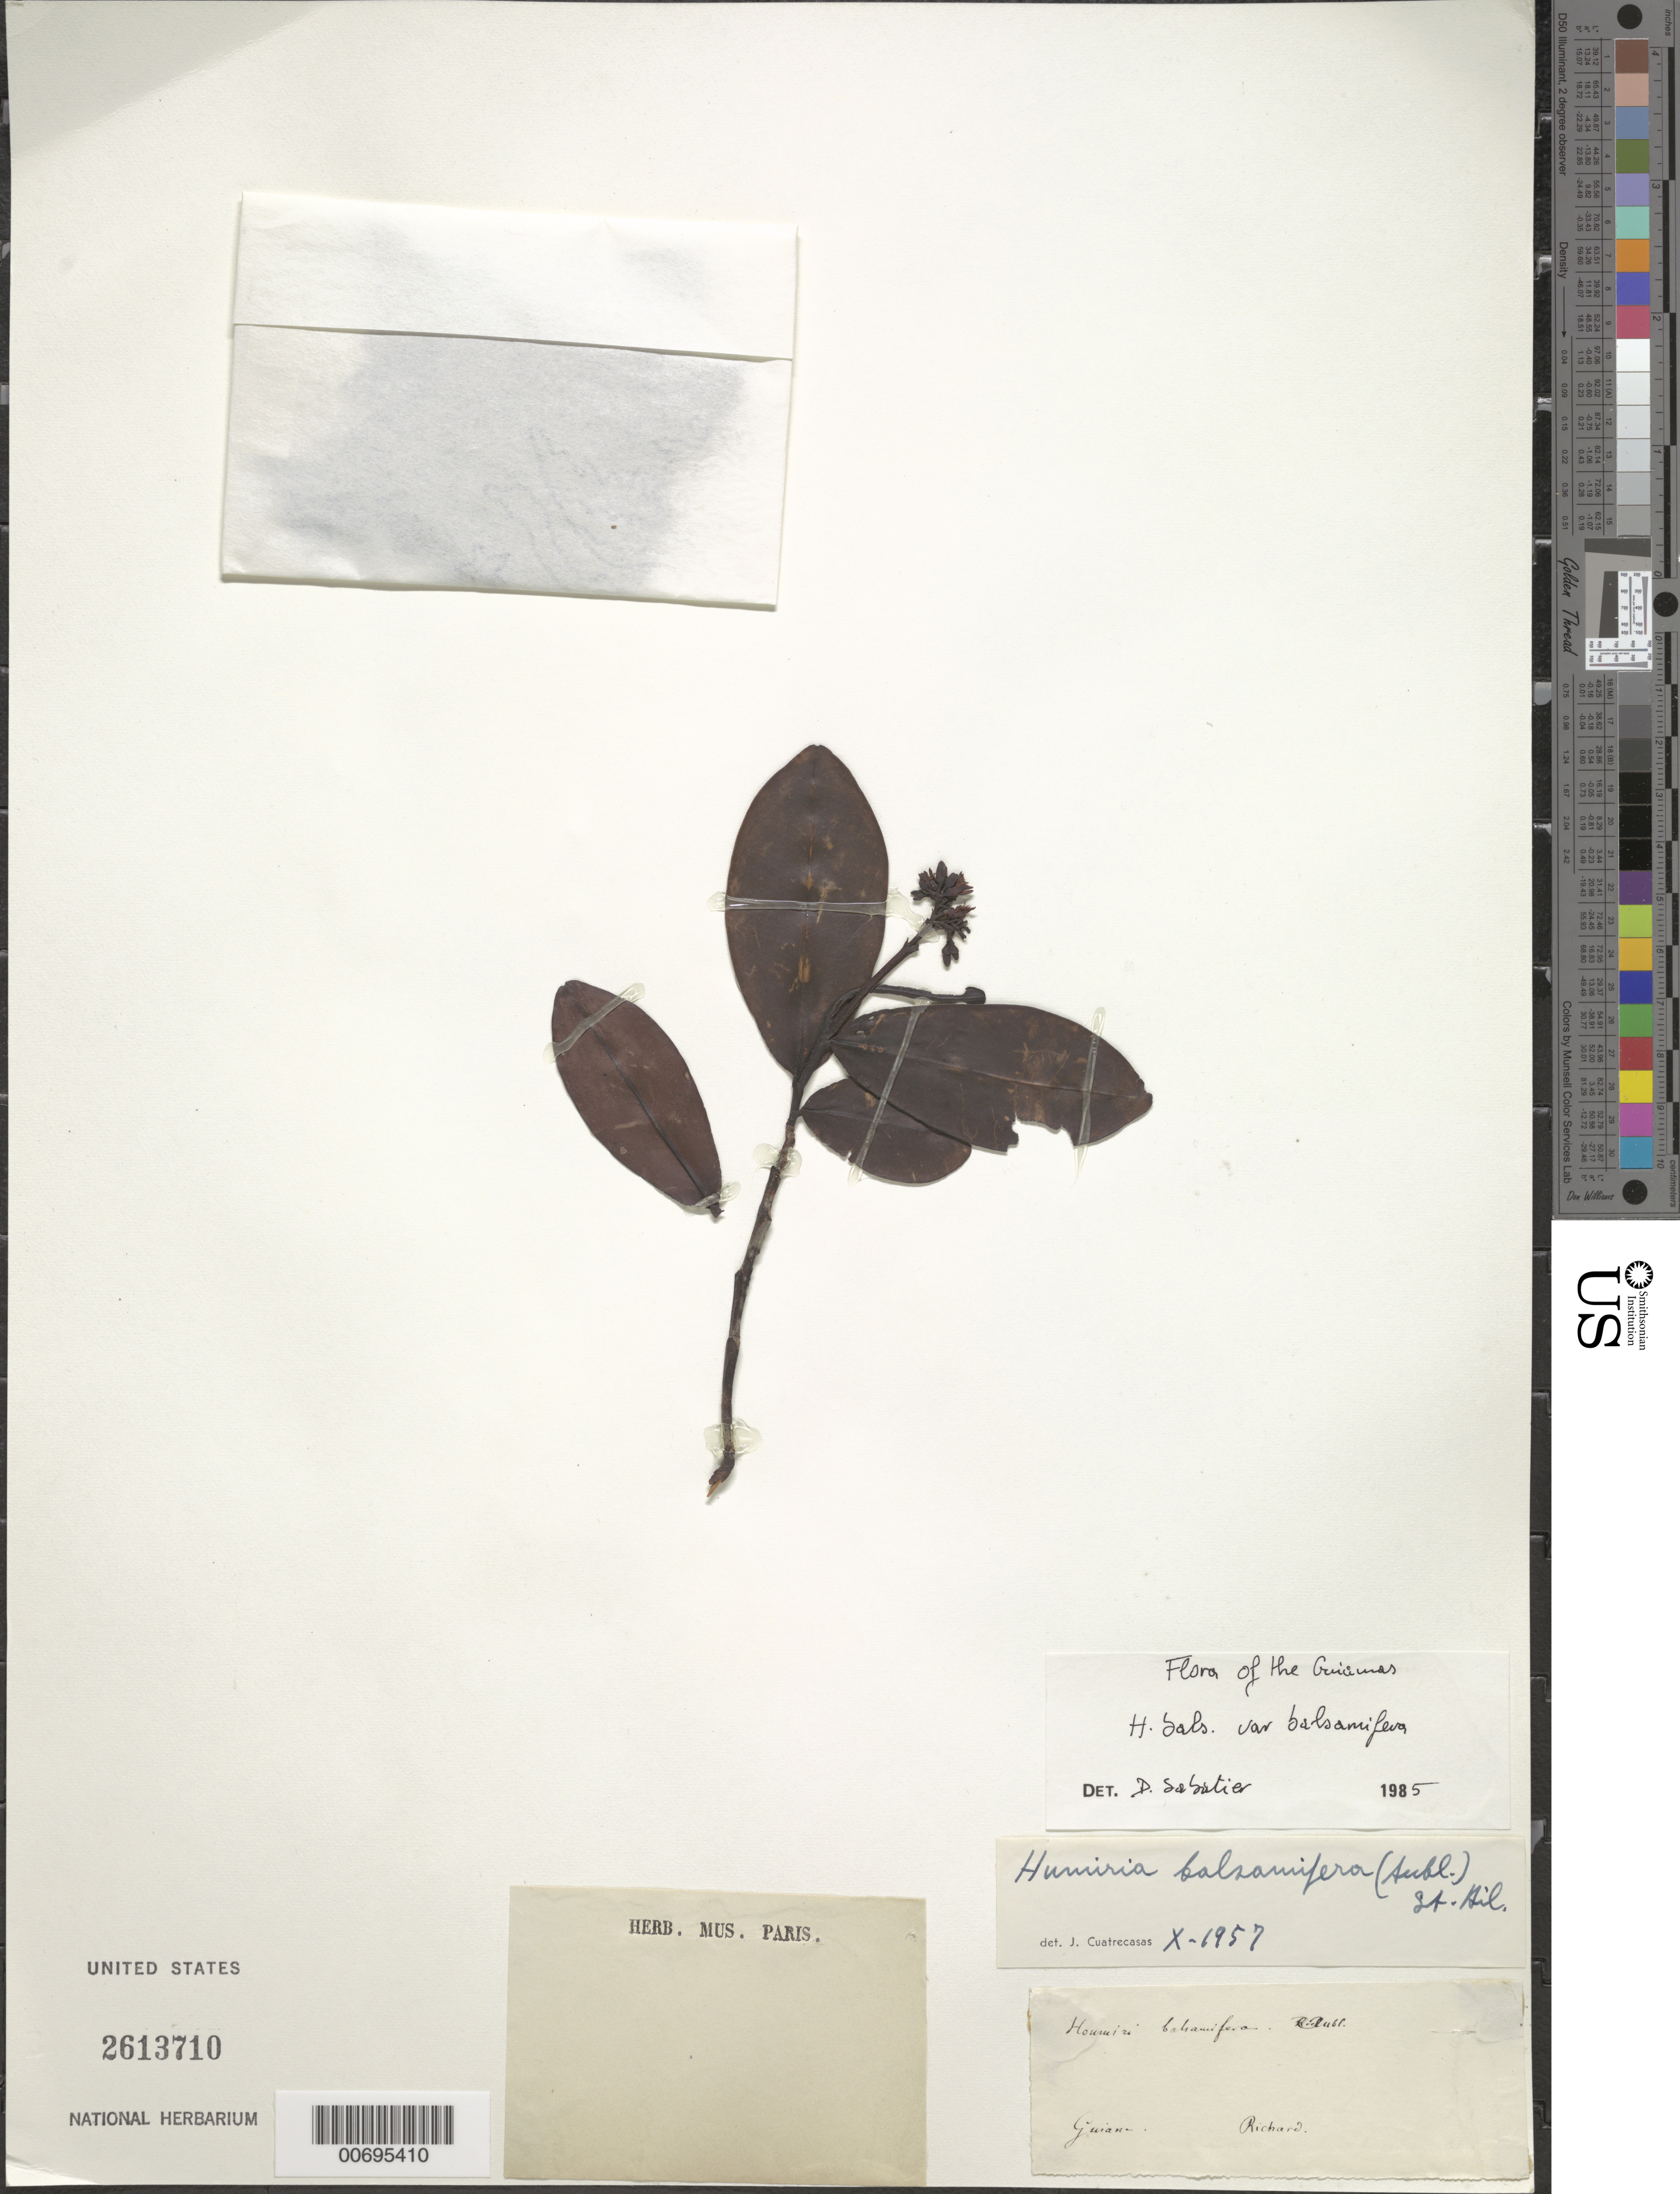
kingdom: Plantae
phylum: Tracheophyta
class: Magnoliopsida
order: Malpighiales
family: Humiriaceae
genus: Humiria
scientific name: Humiria balsamifera var. balsamifera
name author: Aubl.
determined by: Sabatier, D.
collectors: L. C. M. Richard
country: French Guiana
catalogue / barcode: US 2613710